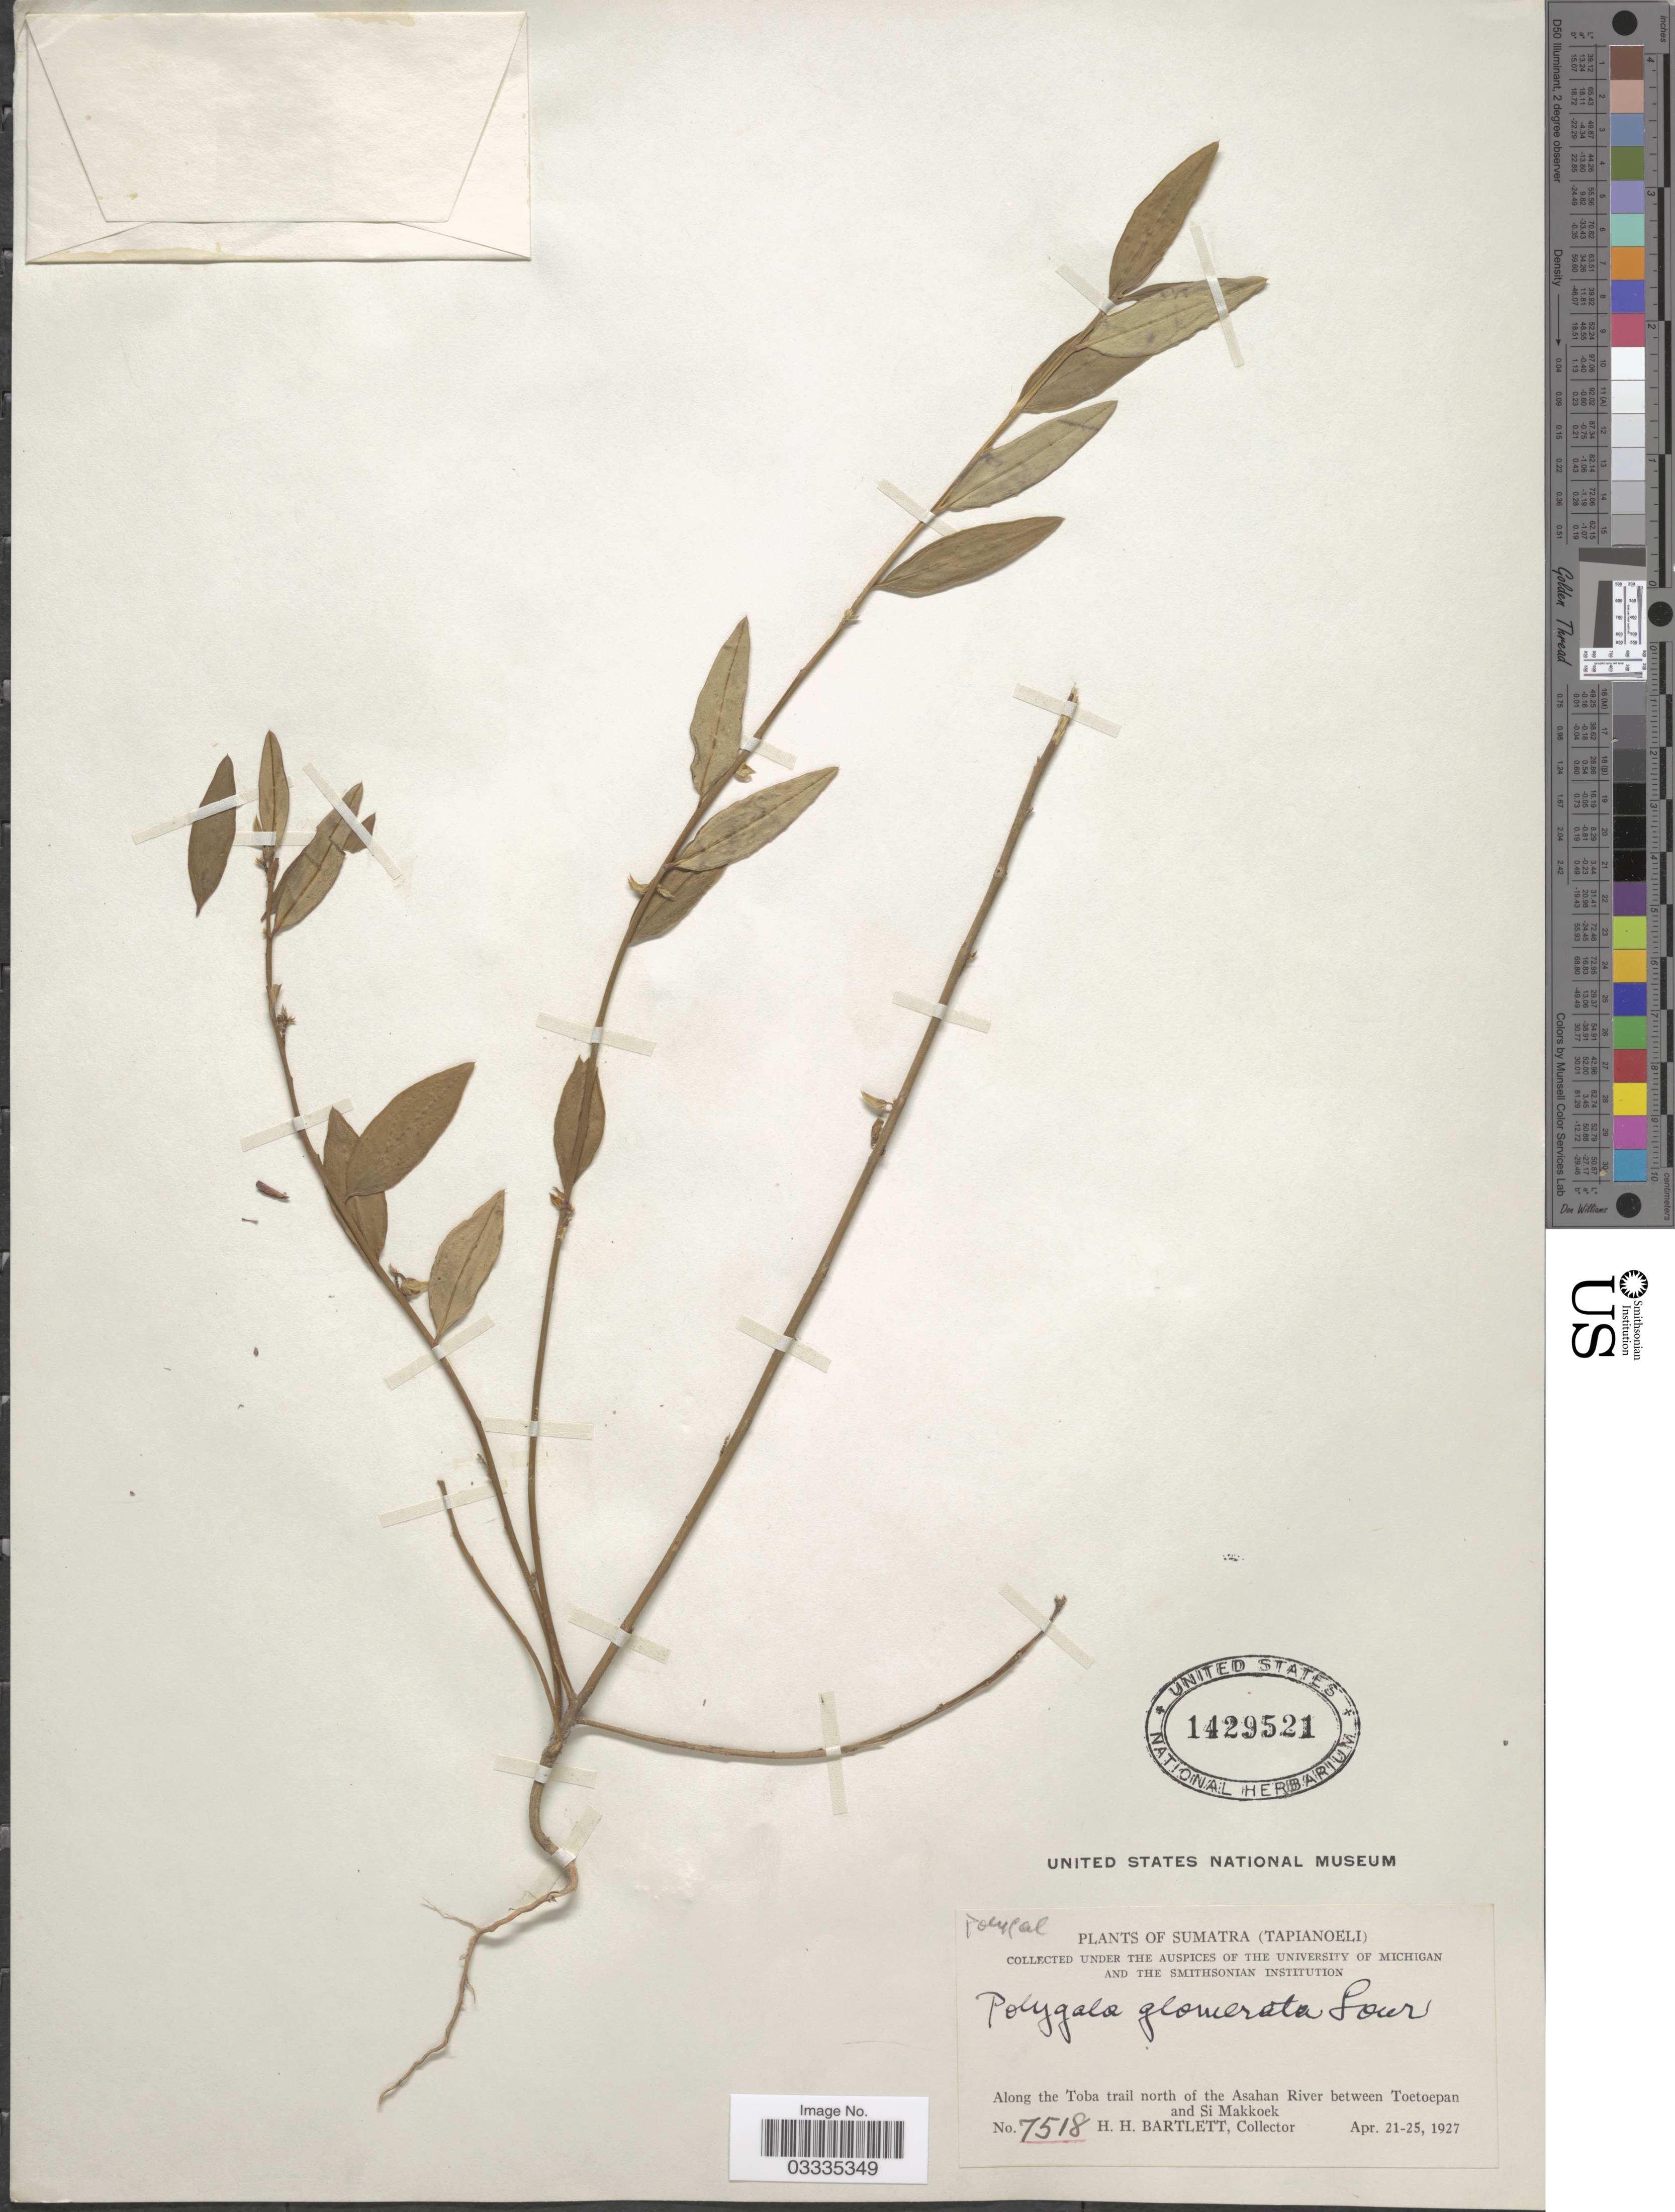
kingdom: Plantae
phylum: Tracheophyta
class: Magnoliopsida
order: Fabales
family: Polygalaceae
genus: Polygala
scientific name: Polygala glomerata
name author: Lour.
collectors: H. H. Bartlett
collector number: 7518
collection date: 1927-04-21/1927-04-25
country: Indonesia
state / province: Sumatra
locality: (Tapianoeli) Along the Toba trail north of the Asahan River between Toetoepan and Si Makkoek.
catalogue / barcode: US 1429521